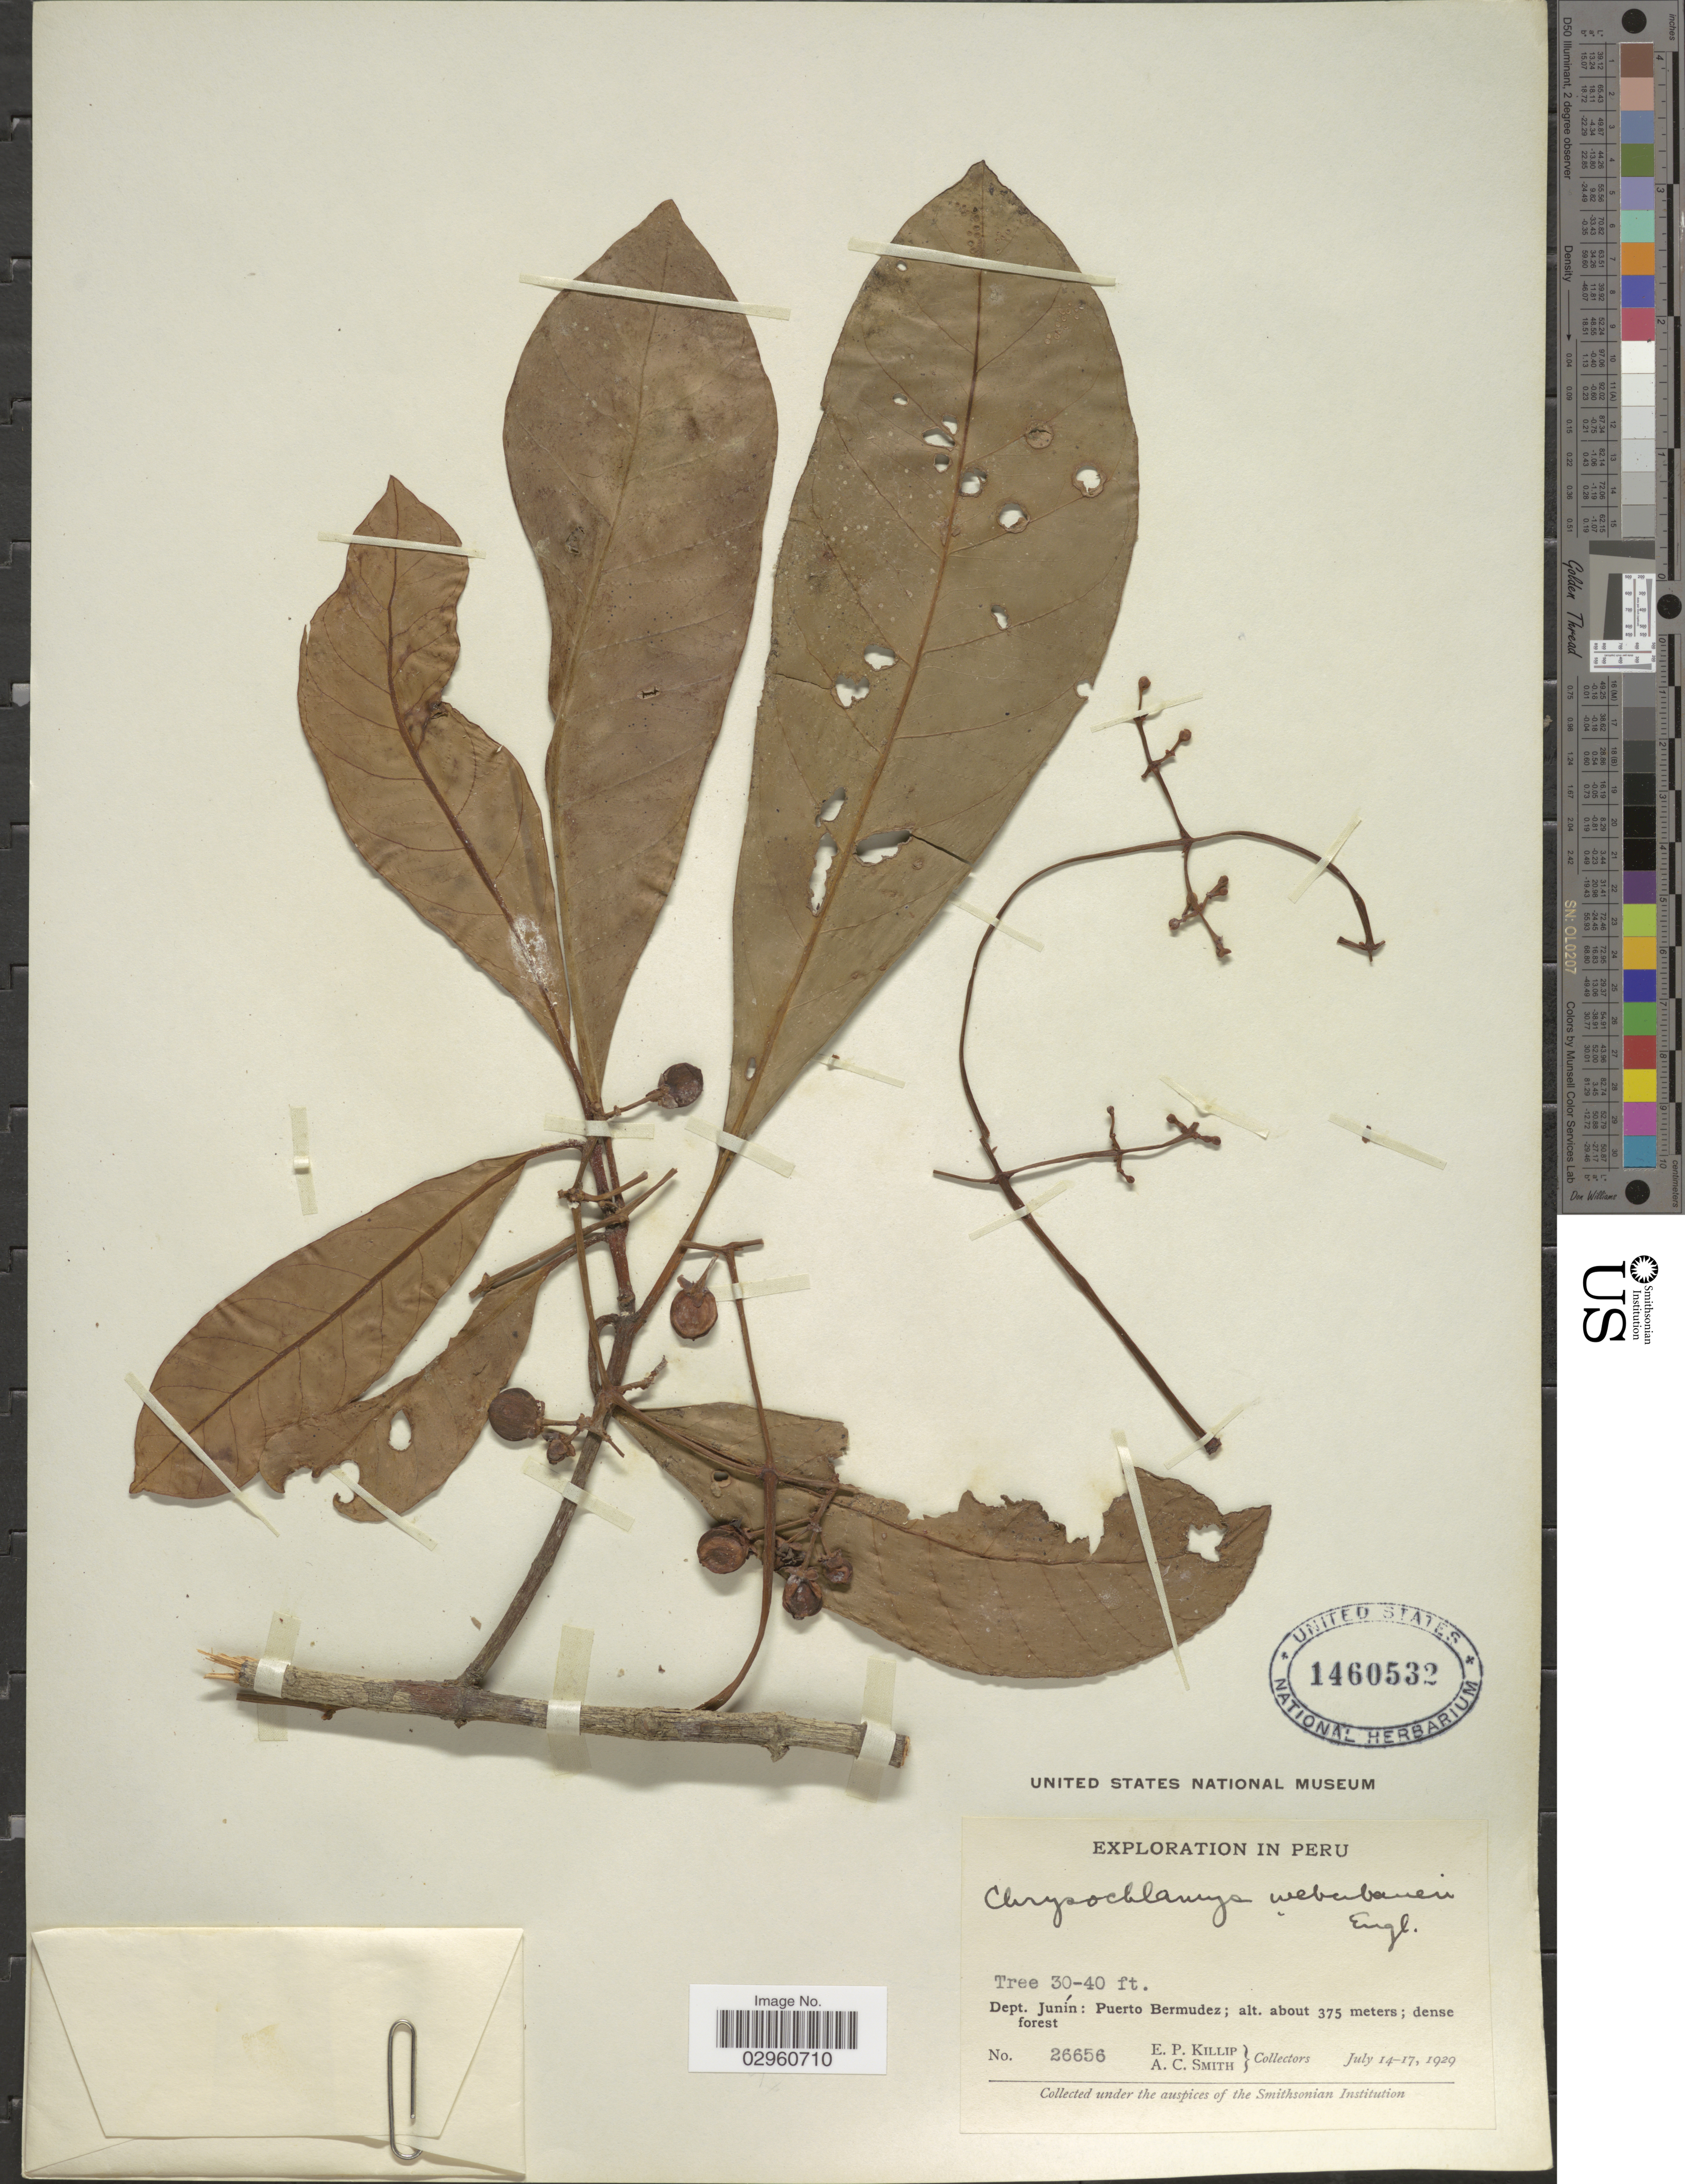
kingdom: Plantae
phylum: Tracheophyta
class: Magnoliopsida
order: Malpighiales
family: Clusiaceae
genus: Chrysochlamys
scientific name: Chrysochlamys weberbaueri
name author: Engl.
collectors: E. P. Killip & A. C. Smith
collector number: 26656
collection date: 1929-07-14/1929-07-17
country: Peru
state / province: Junín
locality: Dept. Junín: Puerto Bermudez.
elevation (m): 375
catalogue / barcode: US 1460532